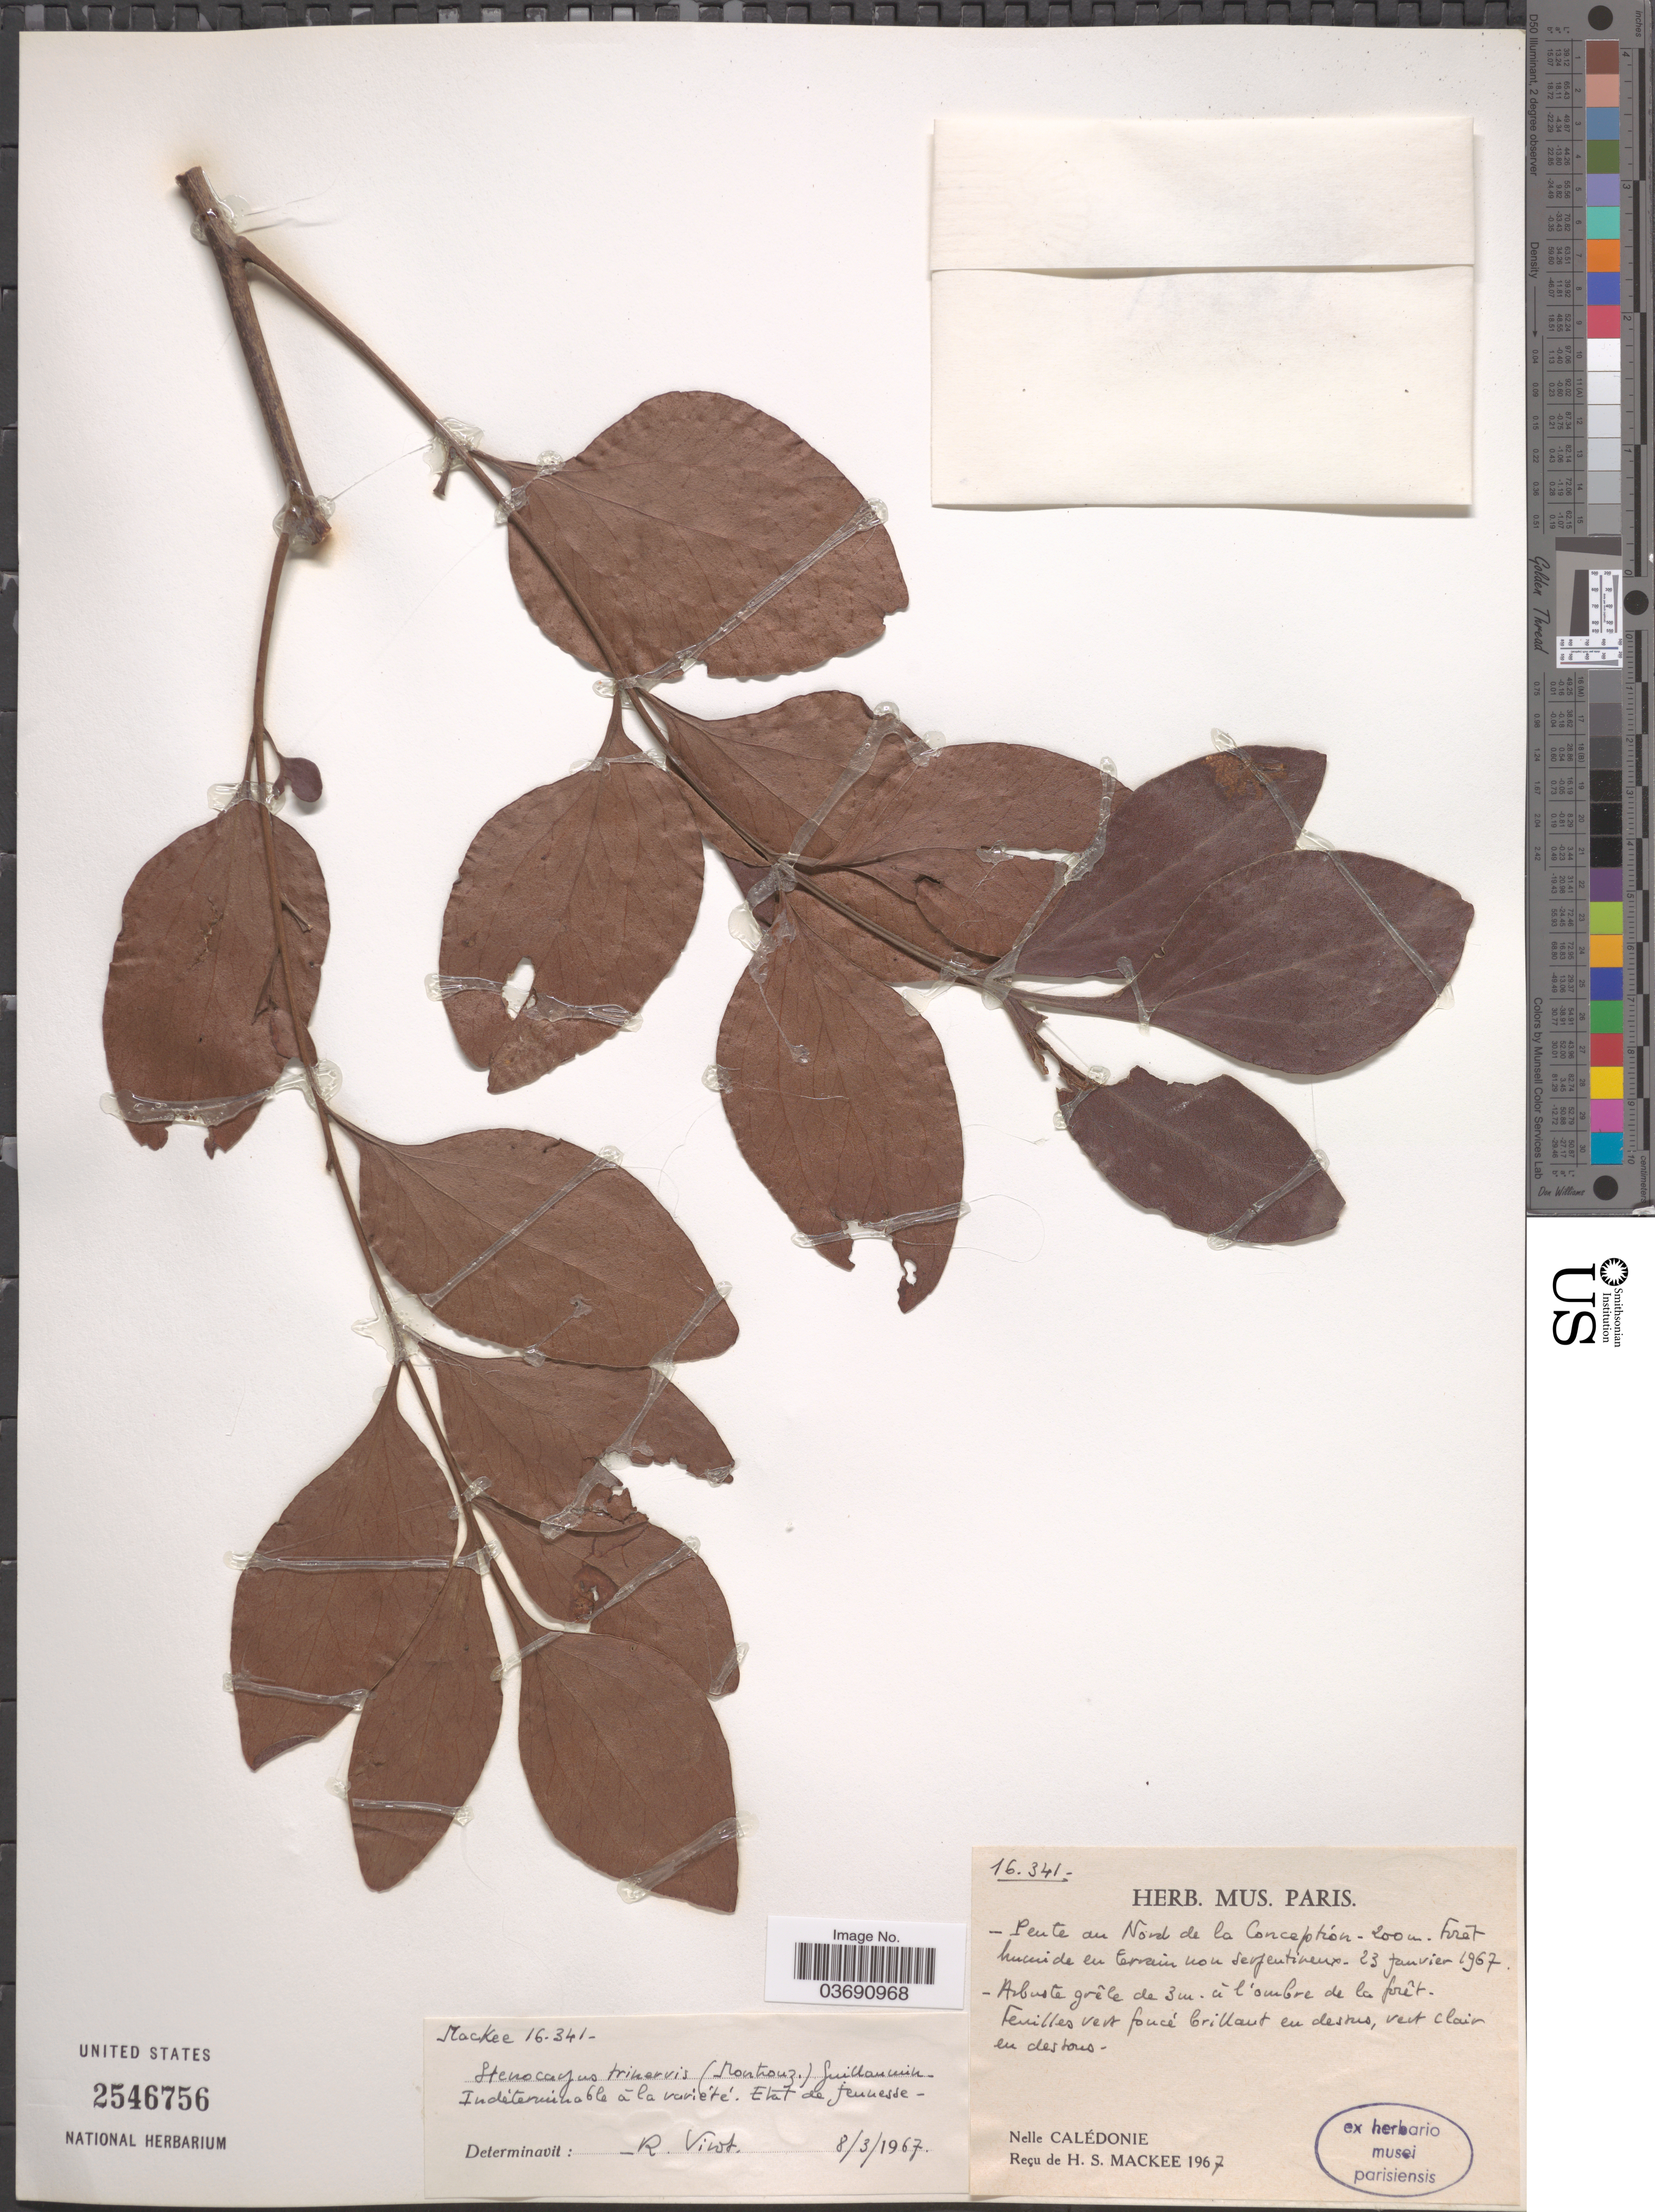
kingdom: Plantae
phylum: Tracheophyta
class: Magnoliopsida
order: Proteales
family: Proteaceae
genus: Stenocarpus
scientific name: Stenocarpus trinervis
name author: (Montrouz.) Guillaumin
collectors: H. Mackee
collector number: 16341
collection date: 1967-01-23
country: New Caledonia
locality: Pente an Nord de la Copceptión. Nelle Calédonie.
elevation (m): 200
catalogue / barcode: US 2546756